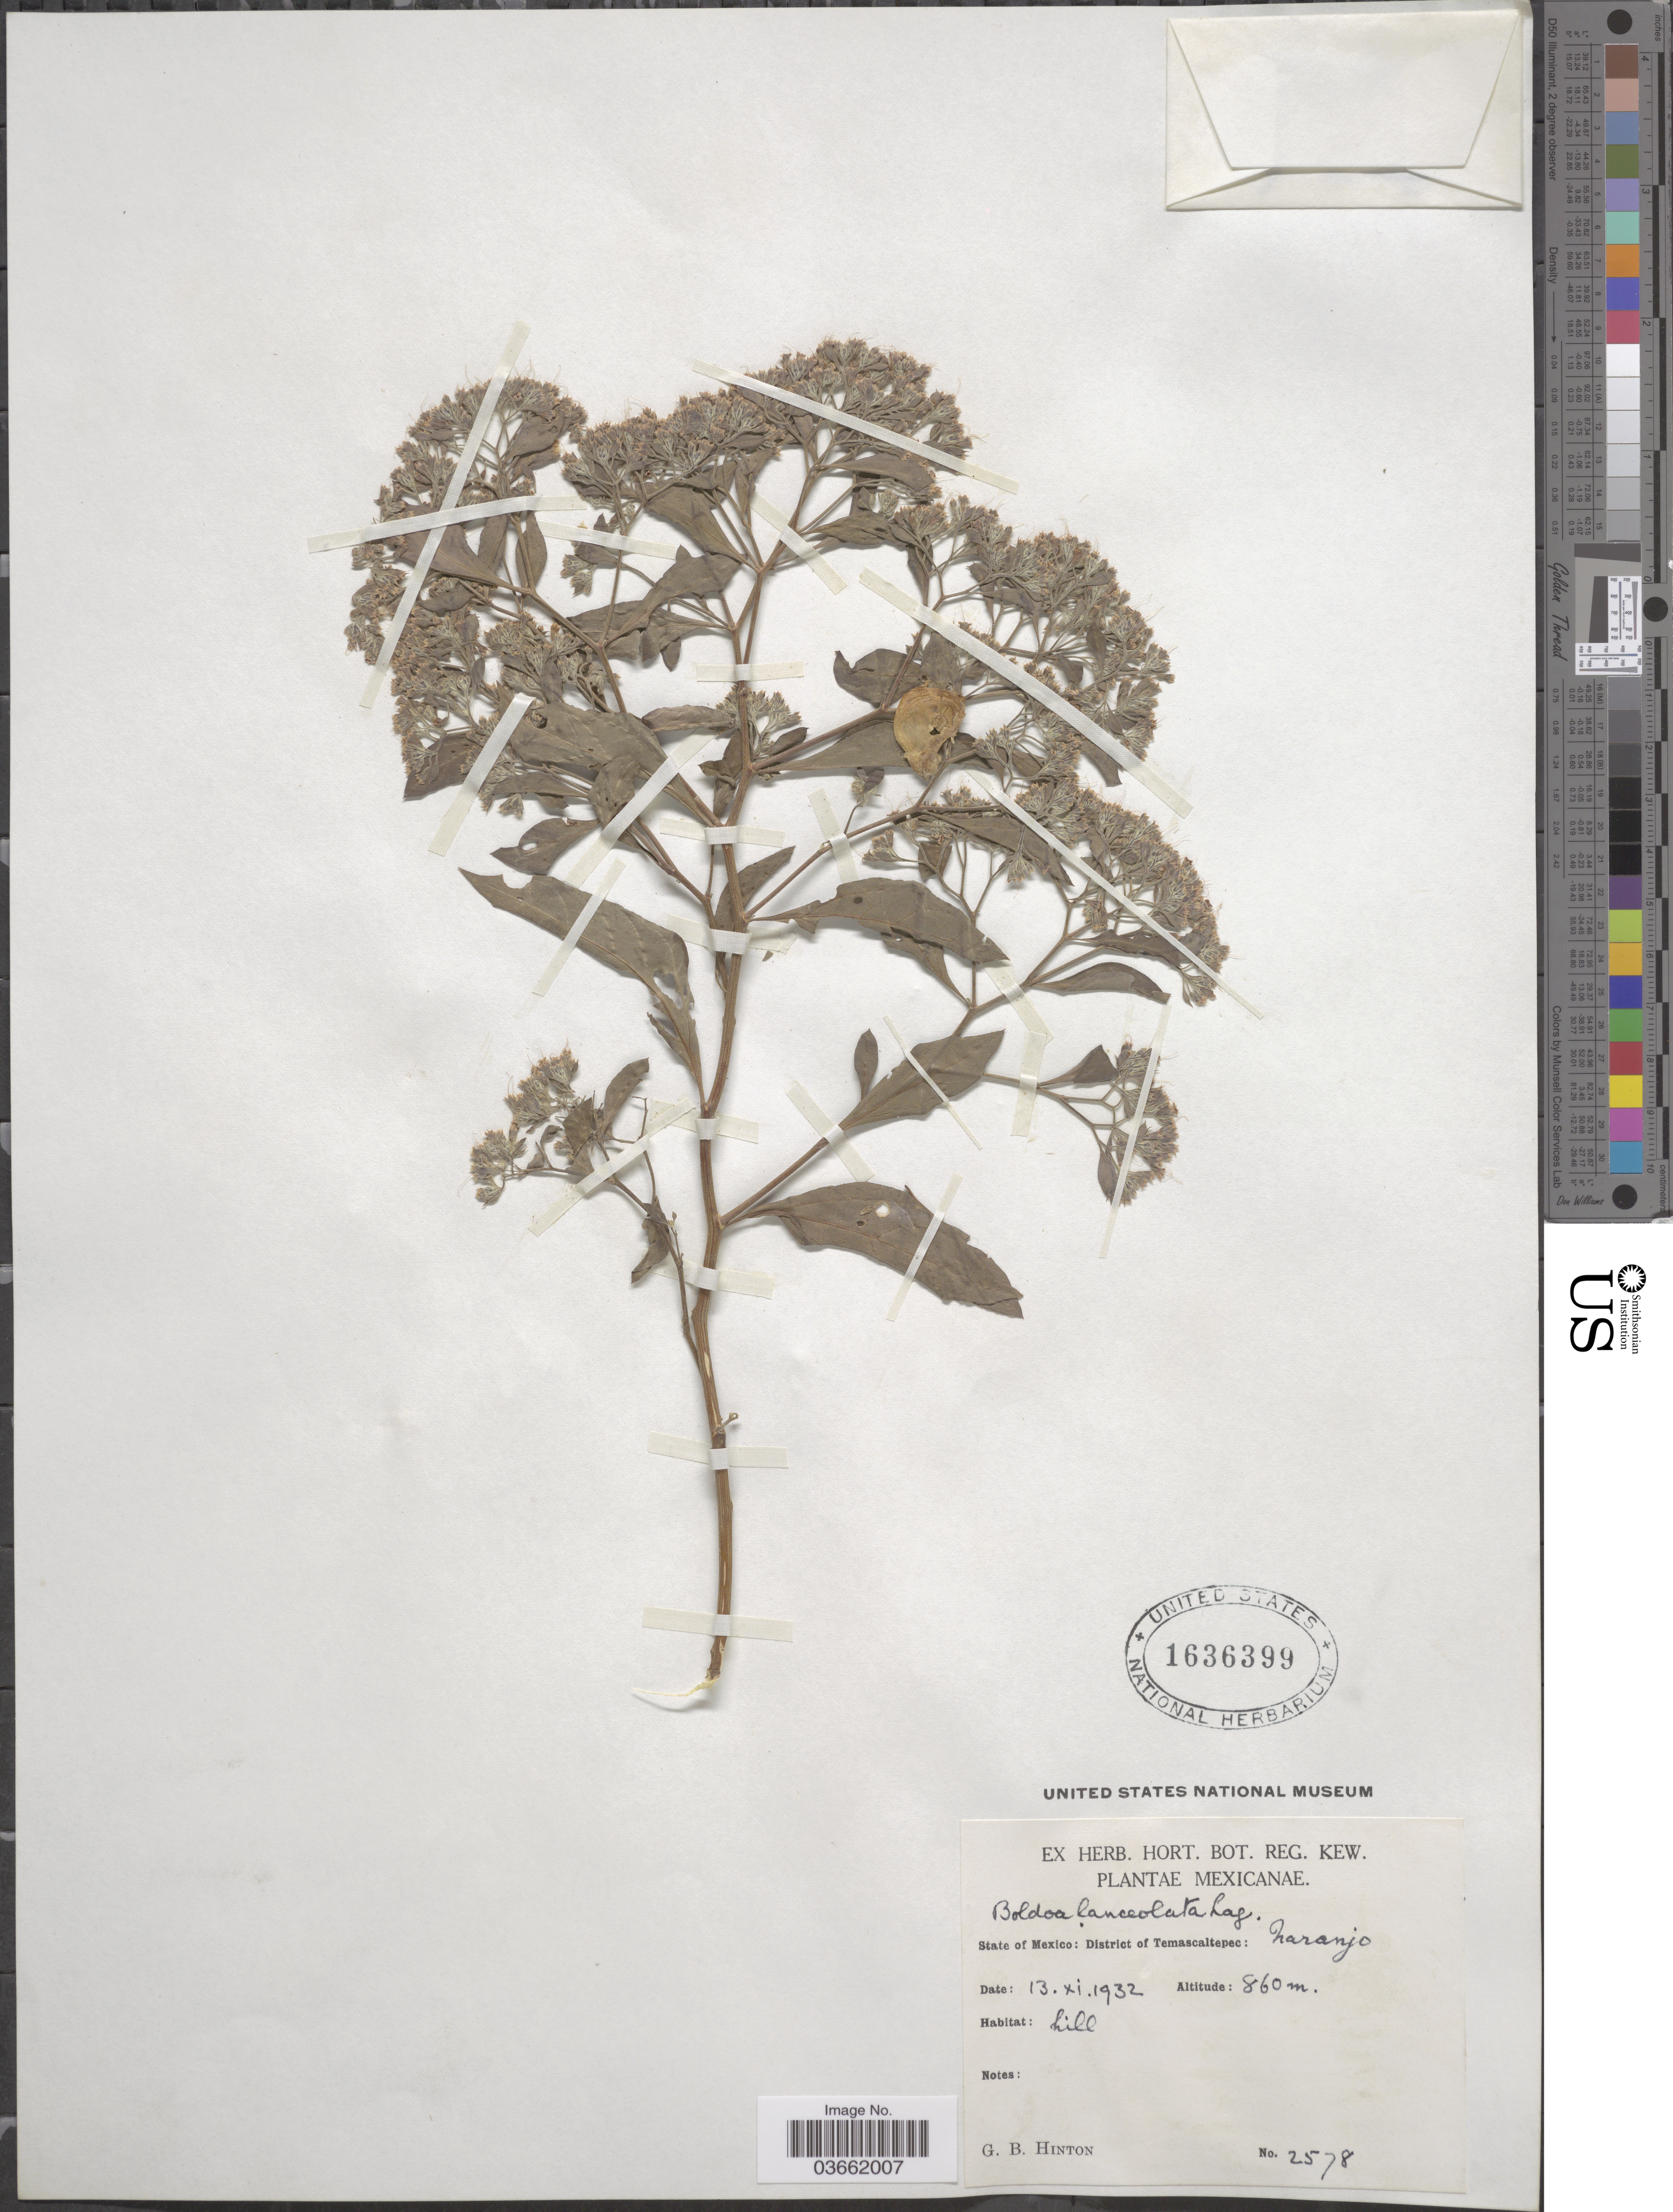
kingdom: Plantae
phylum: Tracheophyta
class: Magnoliopsida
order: Caryophyllales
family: Nyctaginaceae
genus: Salpianthus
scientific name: Salpianthus arenarius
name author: Bonpl.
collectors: G. B. Hinton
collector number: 2578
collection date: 1932-11-13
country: Mexico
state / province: México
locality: District of Temascaltepec: Naranjo.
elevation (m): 860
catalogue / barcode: US 1636399